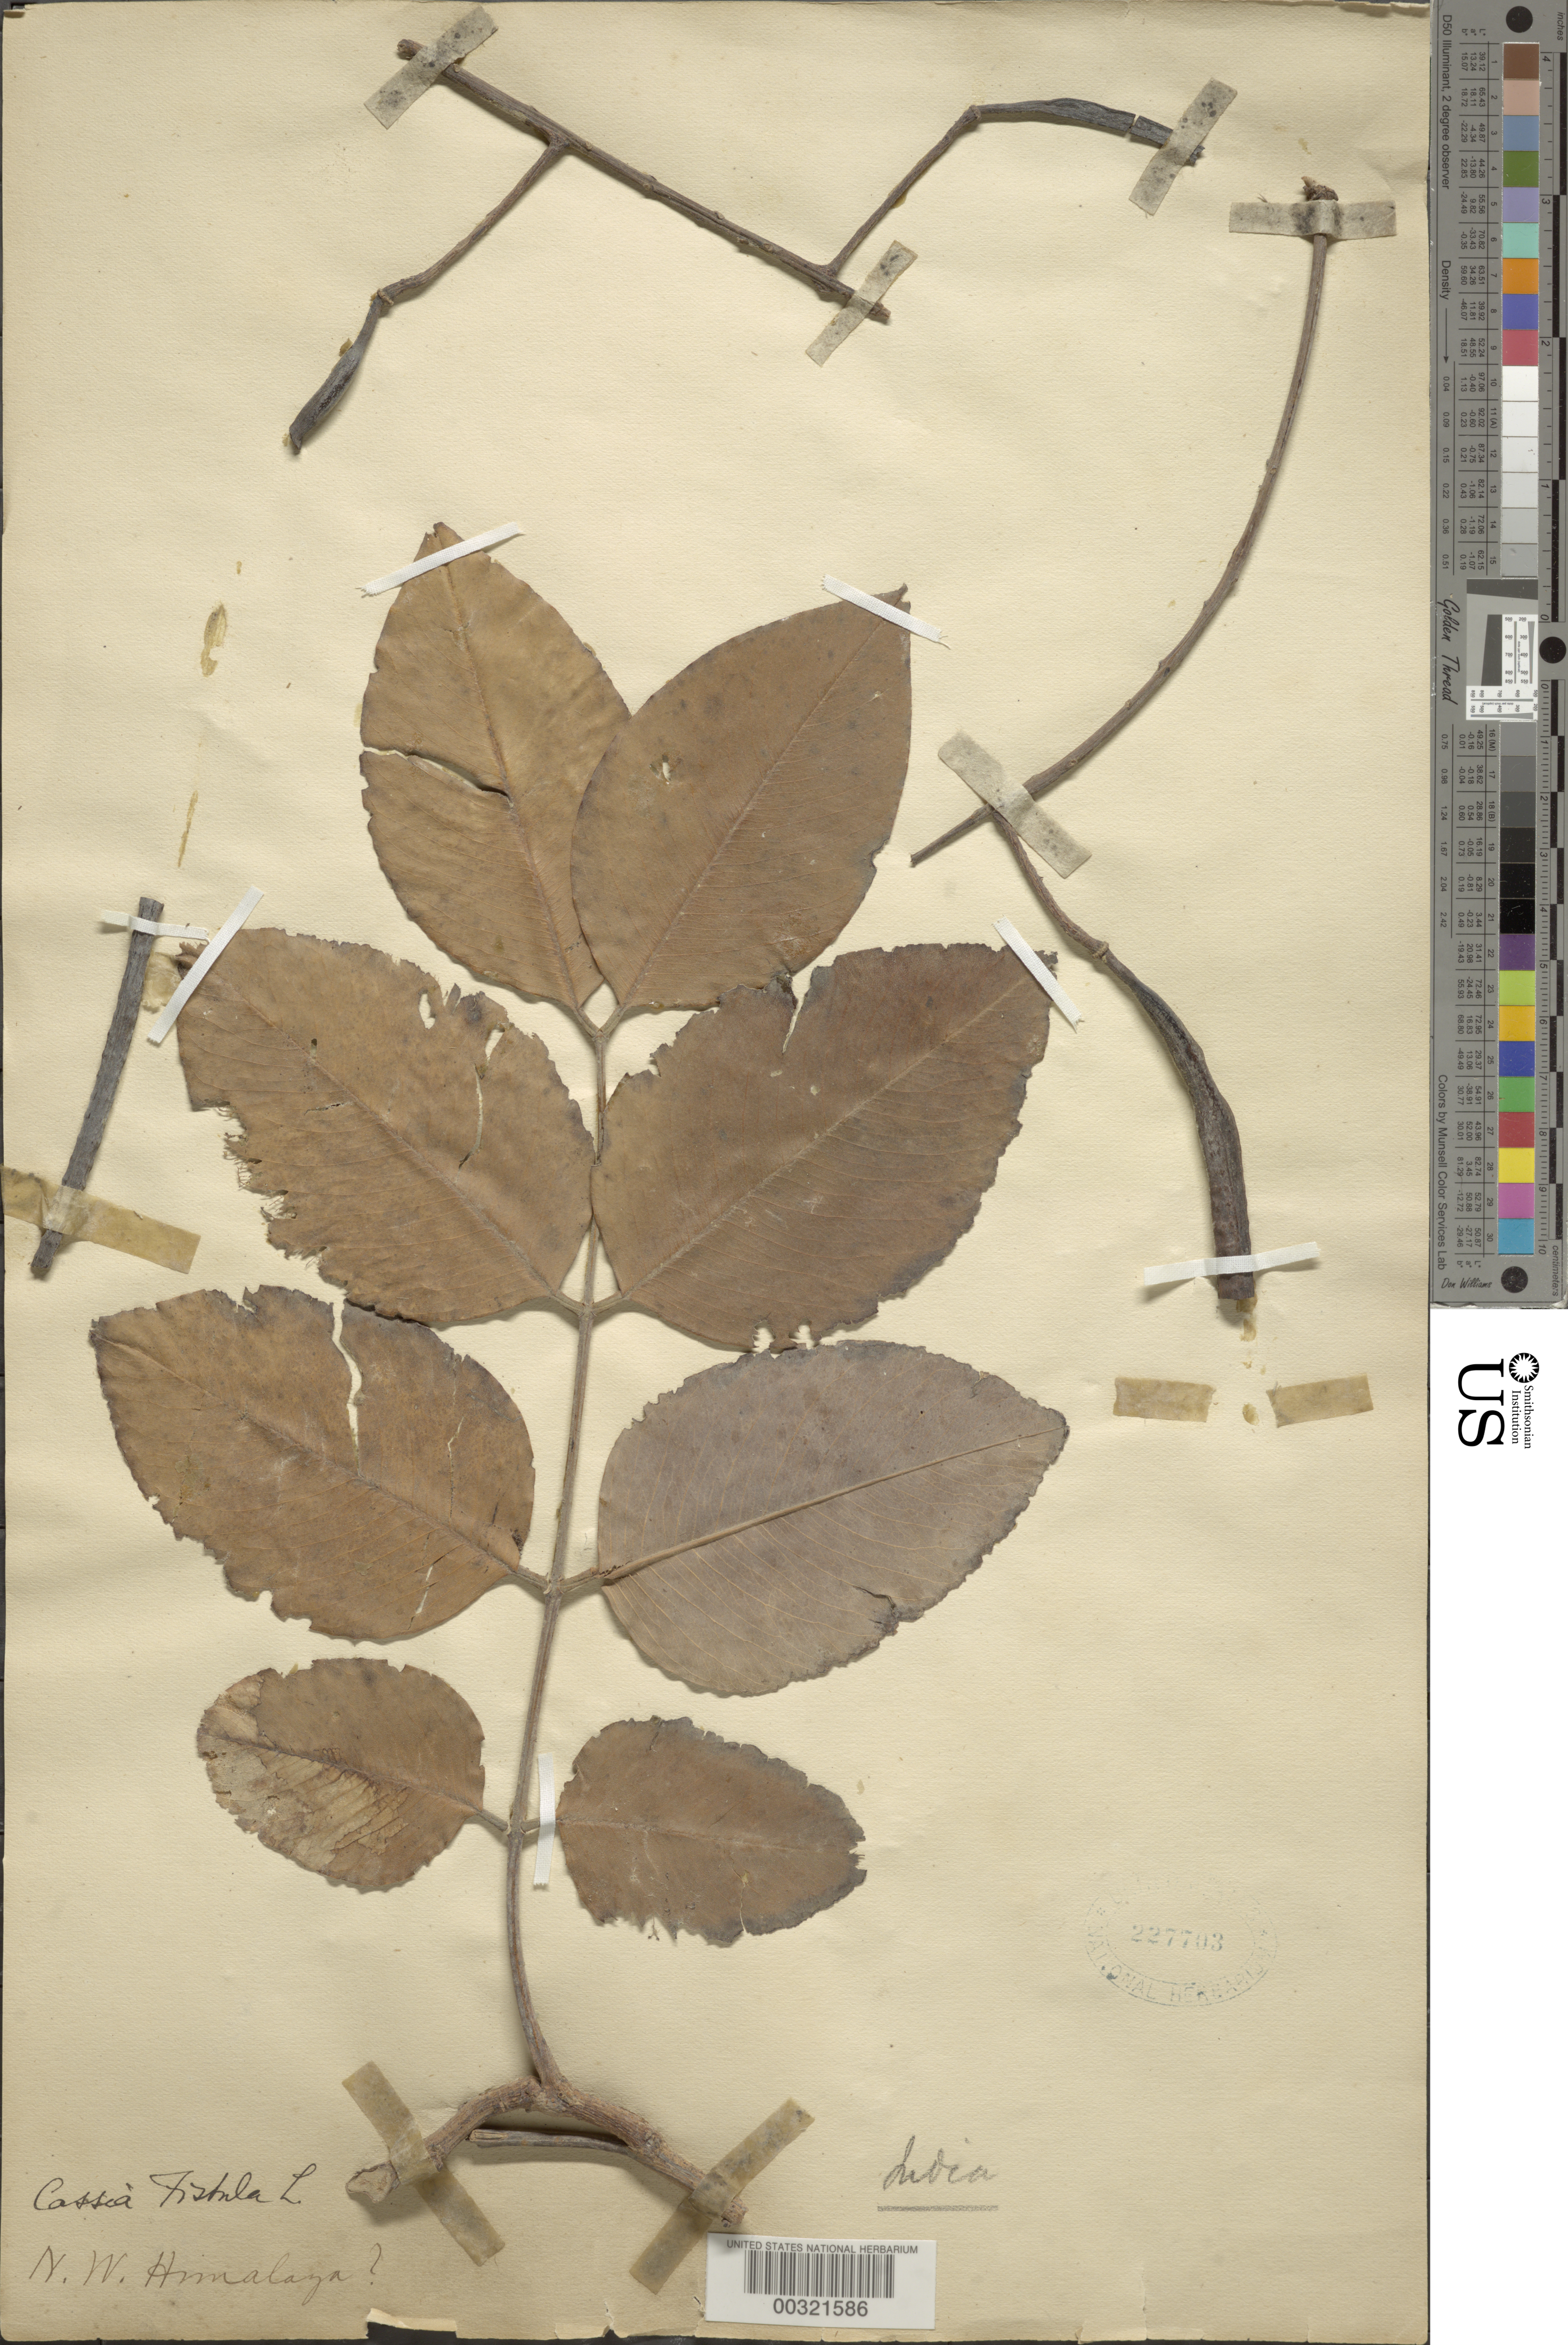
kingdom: Plantae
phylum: Tracheophyta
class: Magnoliopsida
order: Fabales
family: Fabaceae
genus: Cassia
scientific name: Cassia fistula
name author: L.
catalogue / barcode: US 227703